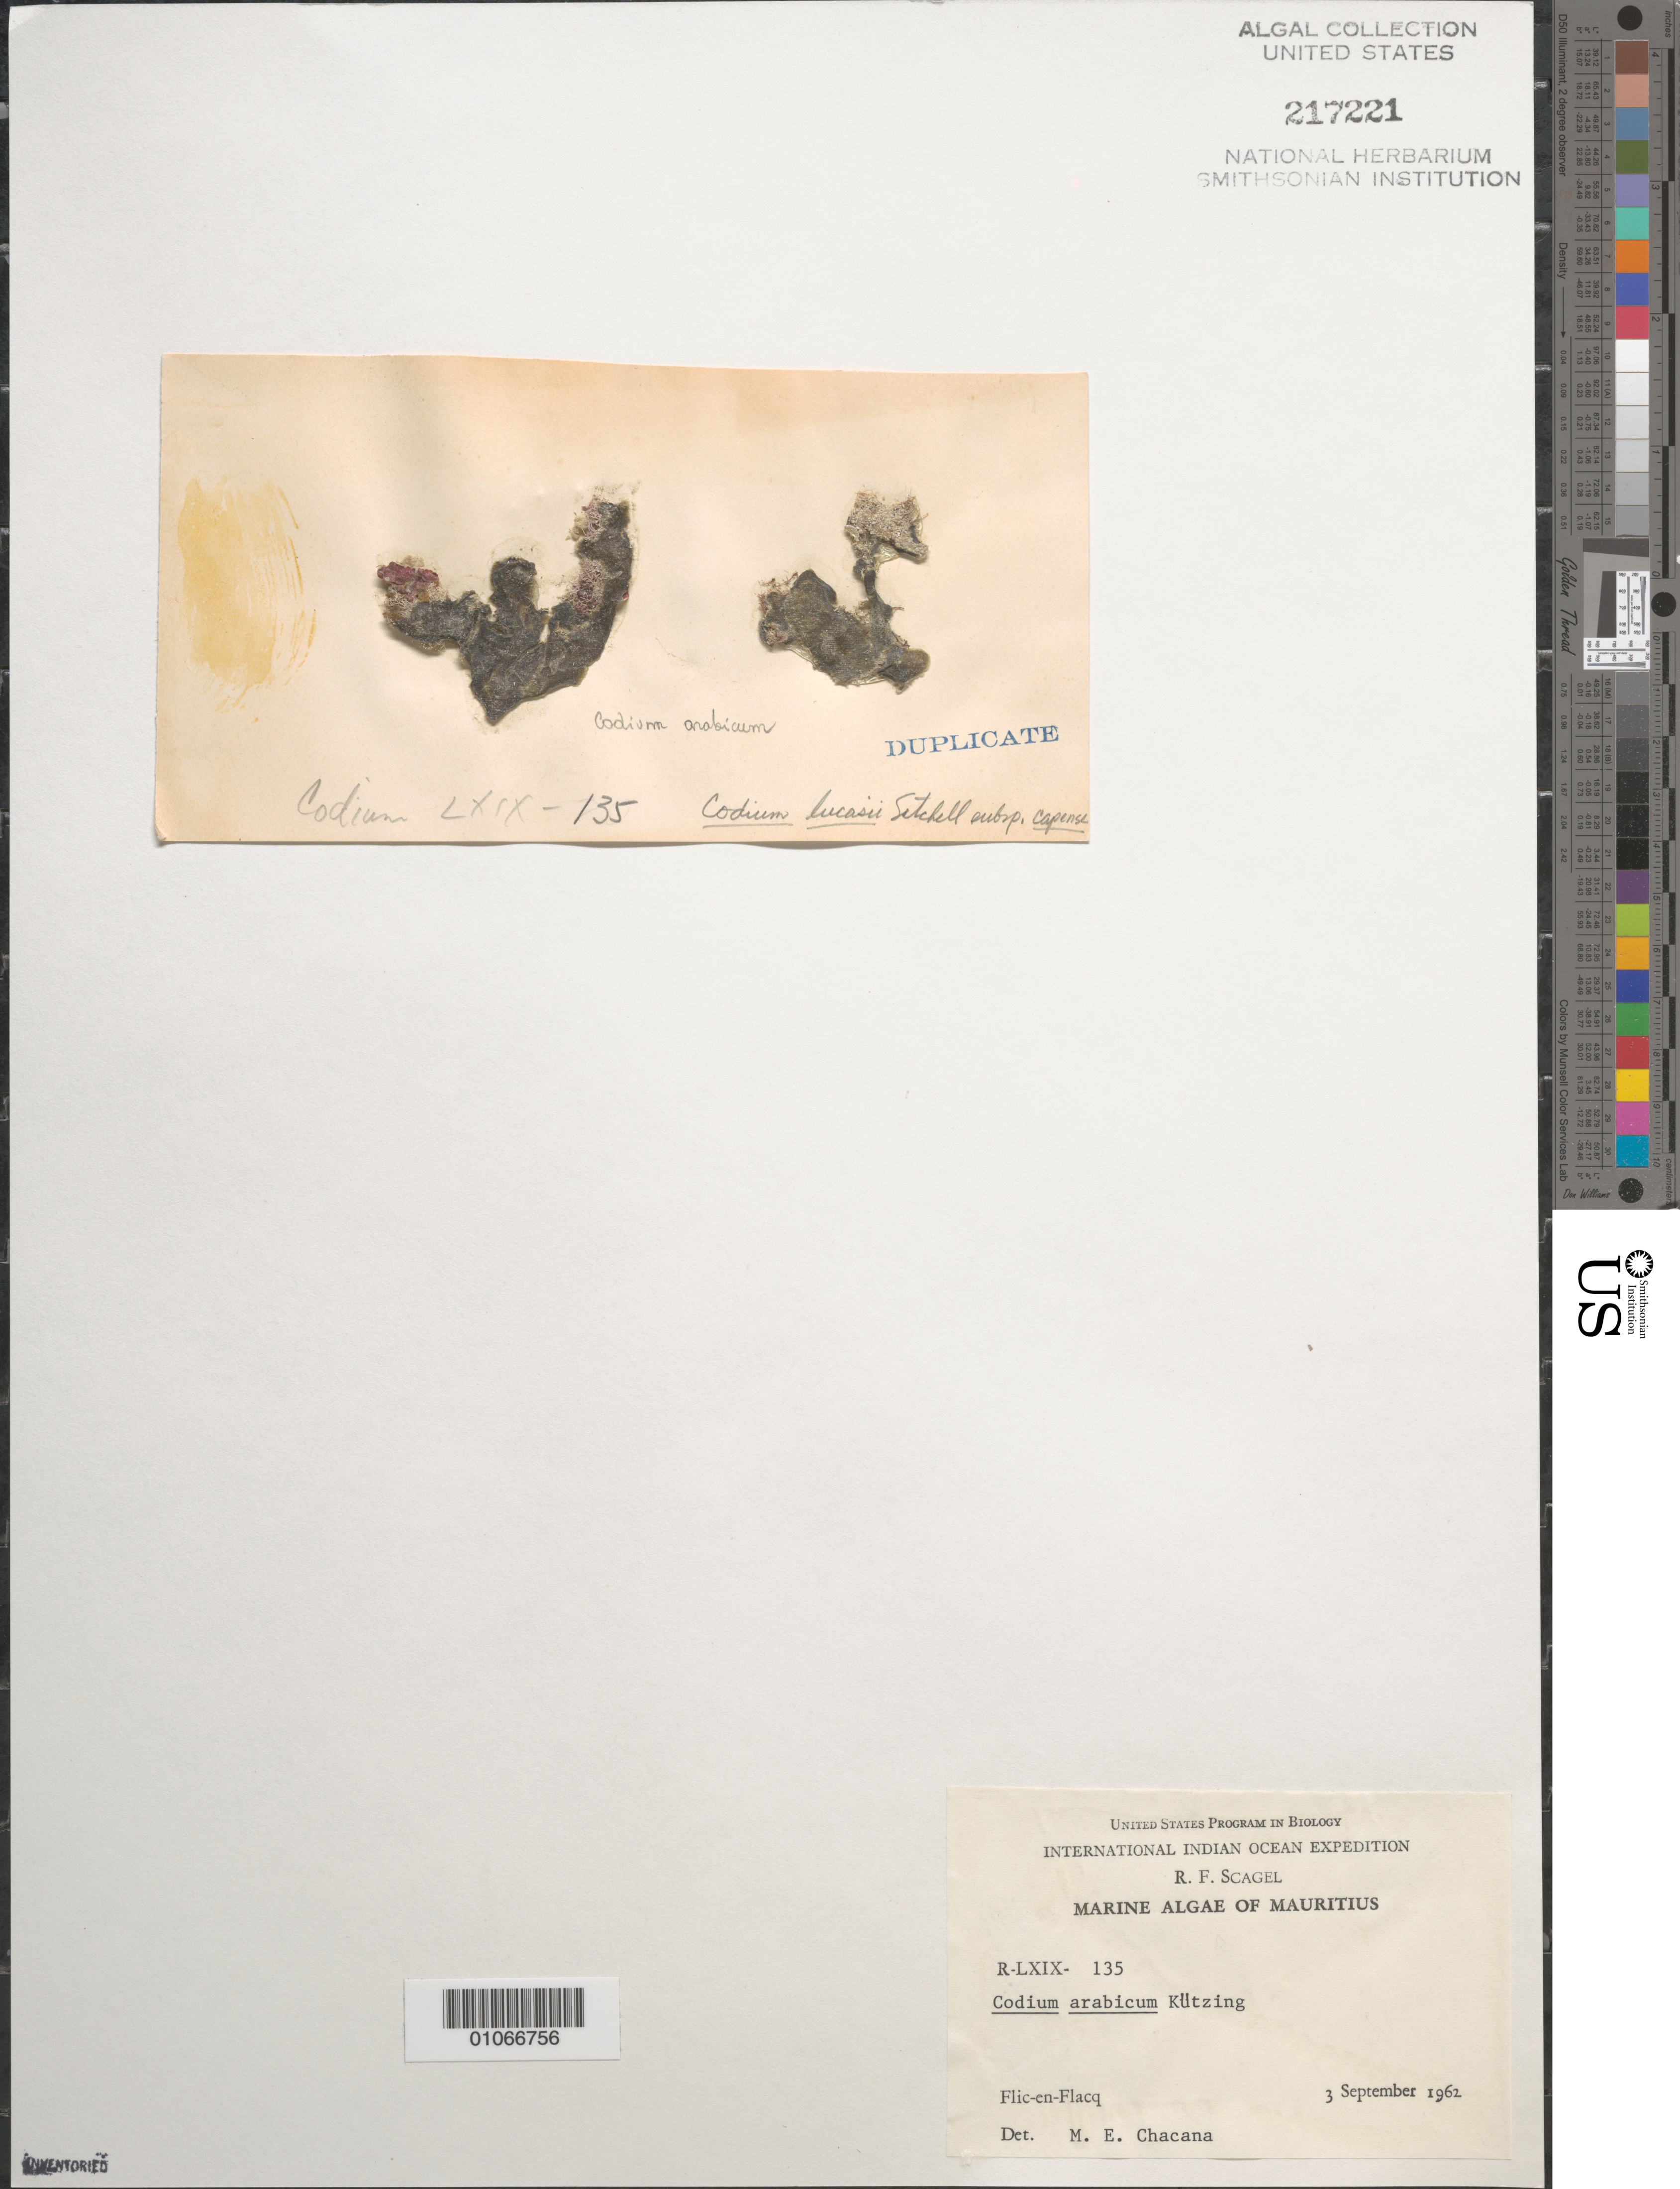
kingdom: Plantae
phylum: Chlorophyta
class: Ulvophyceae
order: Bryopsidales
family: Codiaceae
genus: Codium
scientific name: Codium arabicum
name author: Kütz.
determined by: Chacana, M. E.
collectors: R. F. Scagel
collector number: R-LXIX-135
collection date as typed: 03 Sep 1962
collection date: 1962-09-03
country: Mauritius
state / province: Black River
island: Mauritius Island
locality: Flic-en-Flacq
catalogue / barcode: US 217221